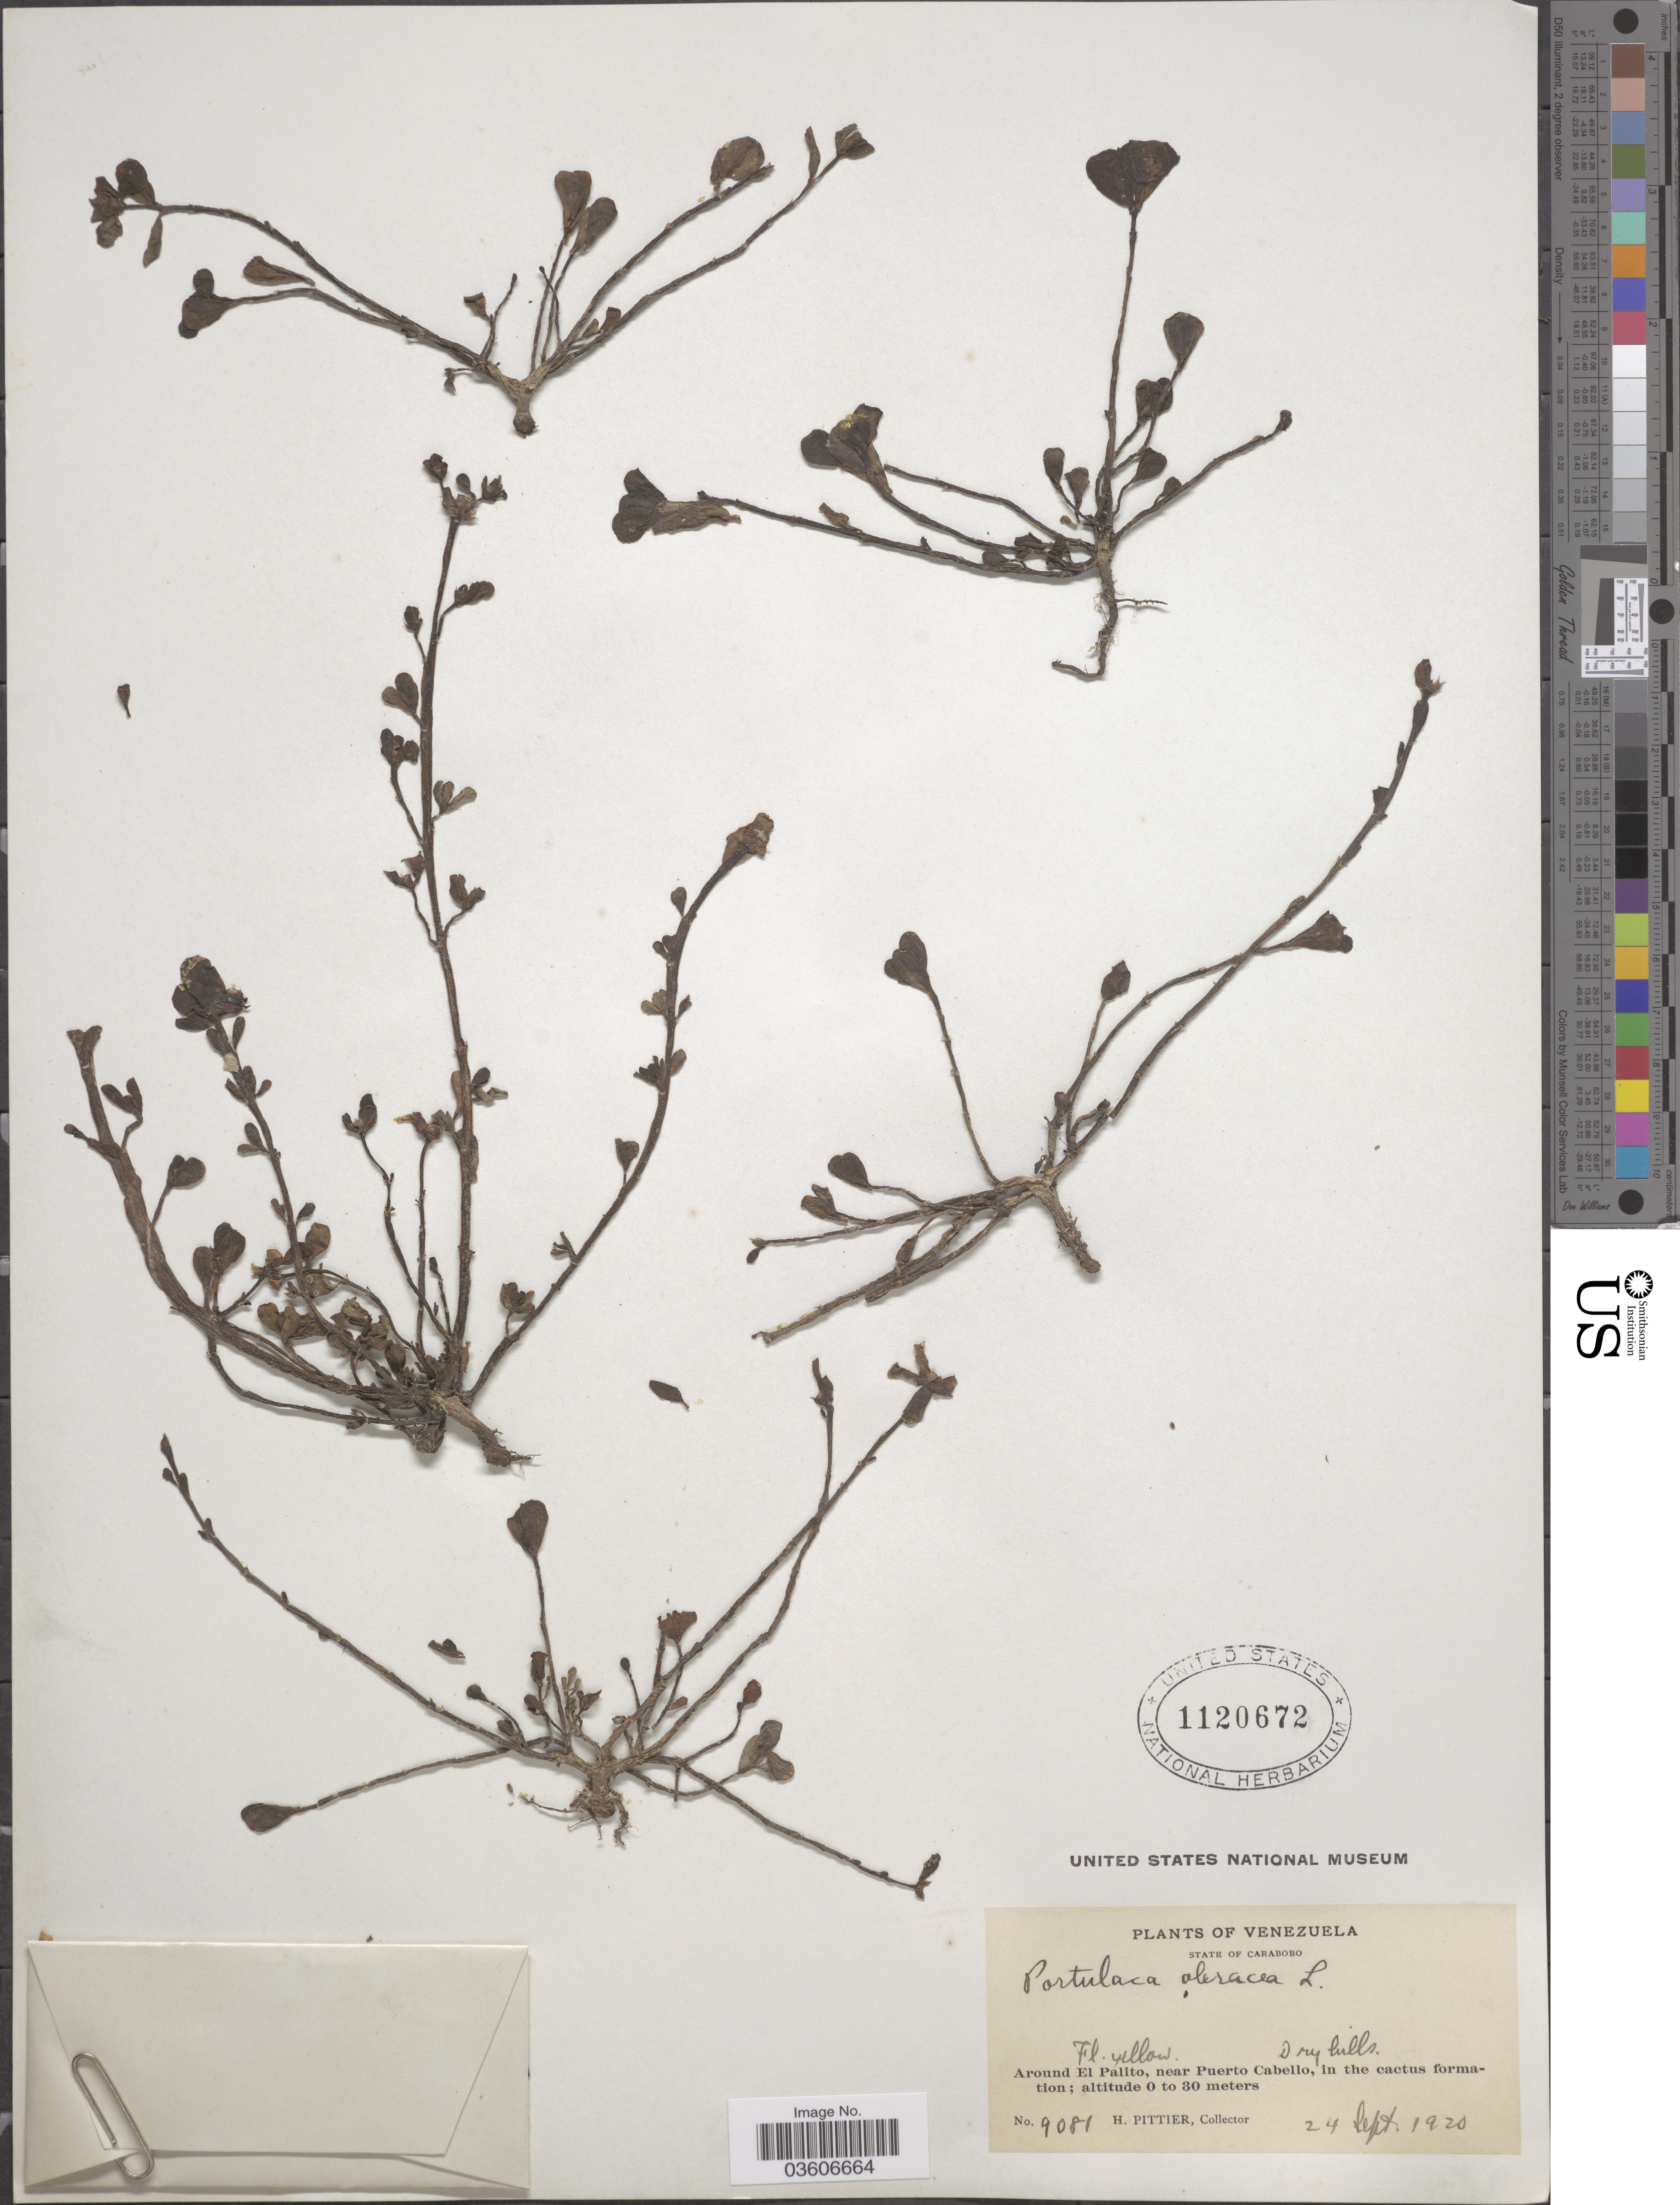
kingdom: Plantae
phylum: Tracheophyta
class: Magnoliopsida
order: Caryophyllales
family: Portulacaceae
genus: Portulaca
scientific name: Portulaca oleracea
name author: L.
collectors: H. F. Pittier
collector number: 9081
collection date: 1920-09-24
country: Venezuela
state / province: Carabobo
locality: Around El Palito, near Puerto Cabello.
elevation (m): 0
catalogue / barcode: US 1120672